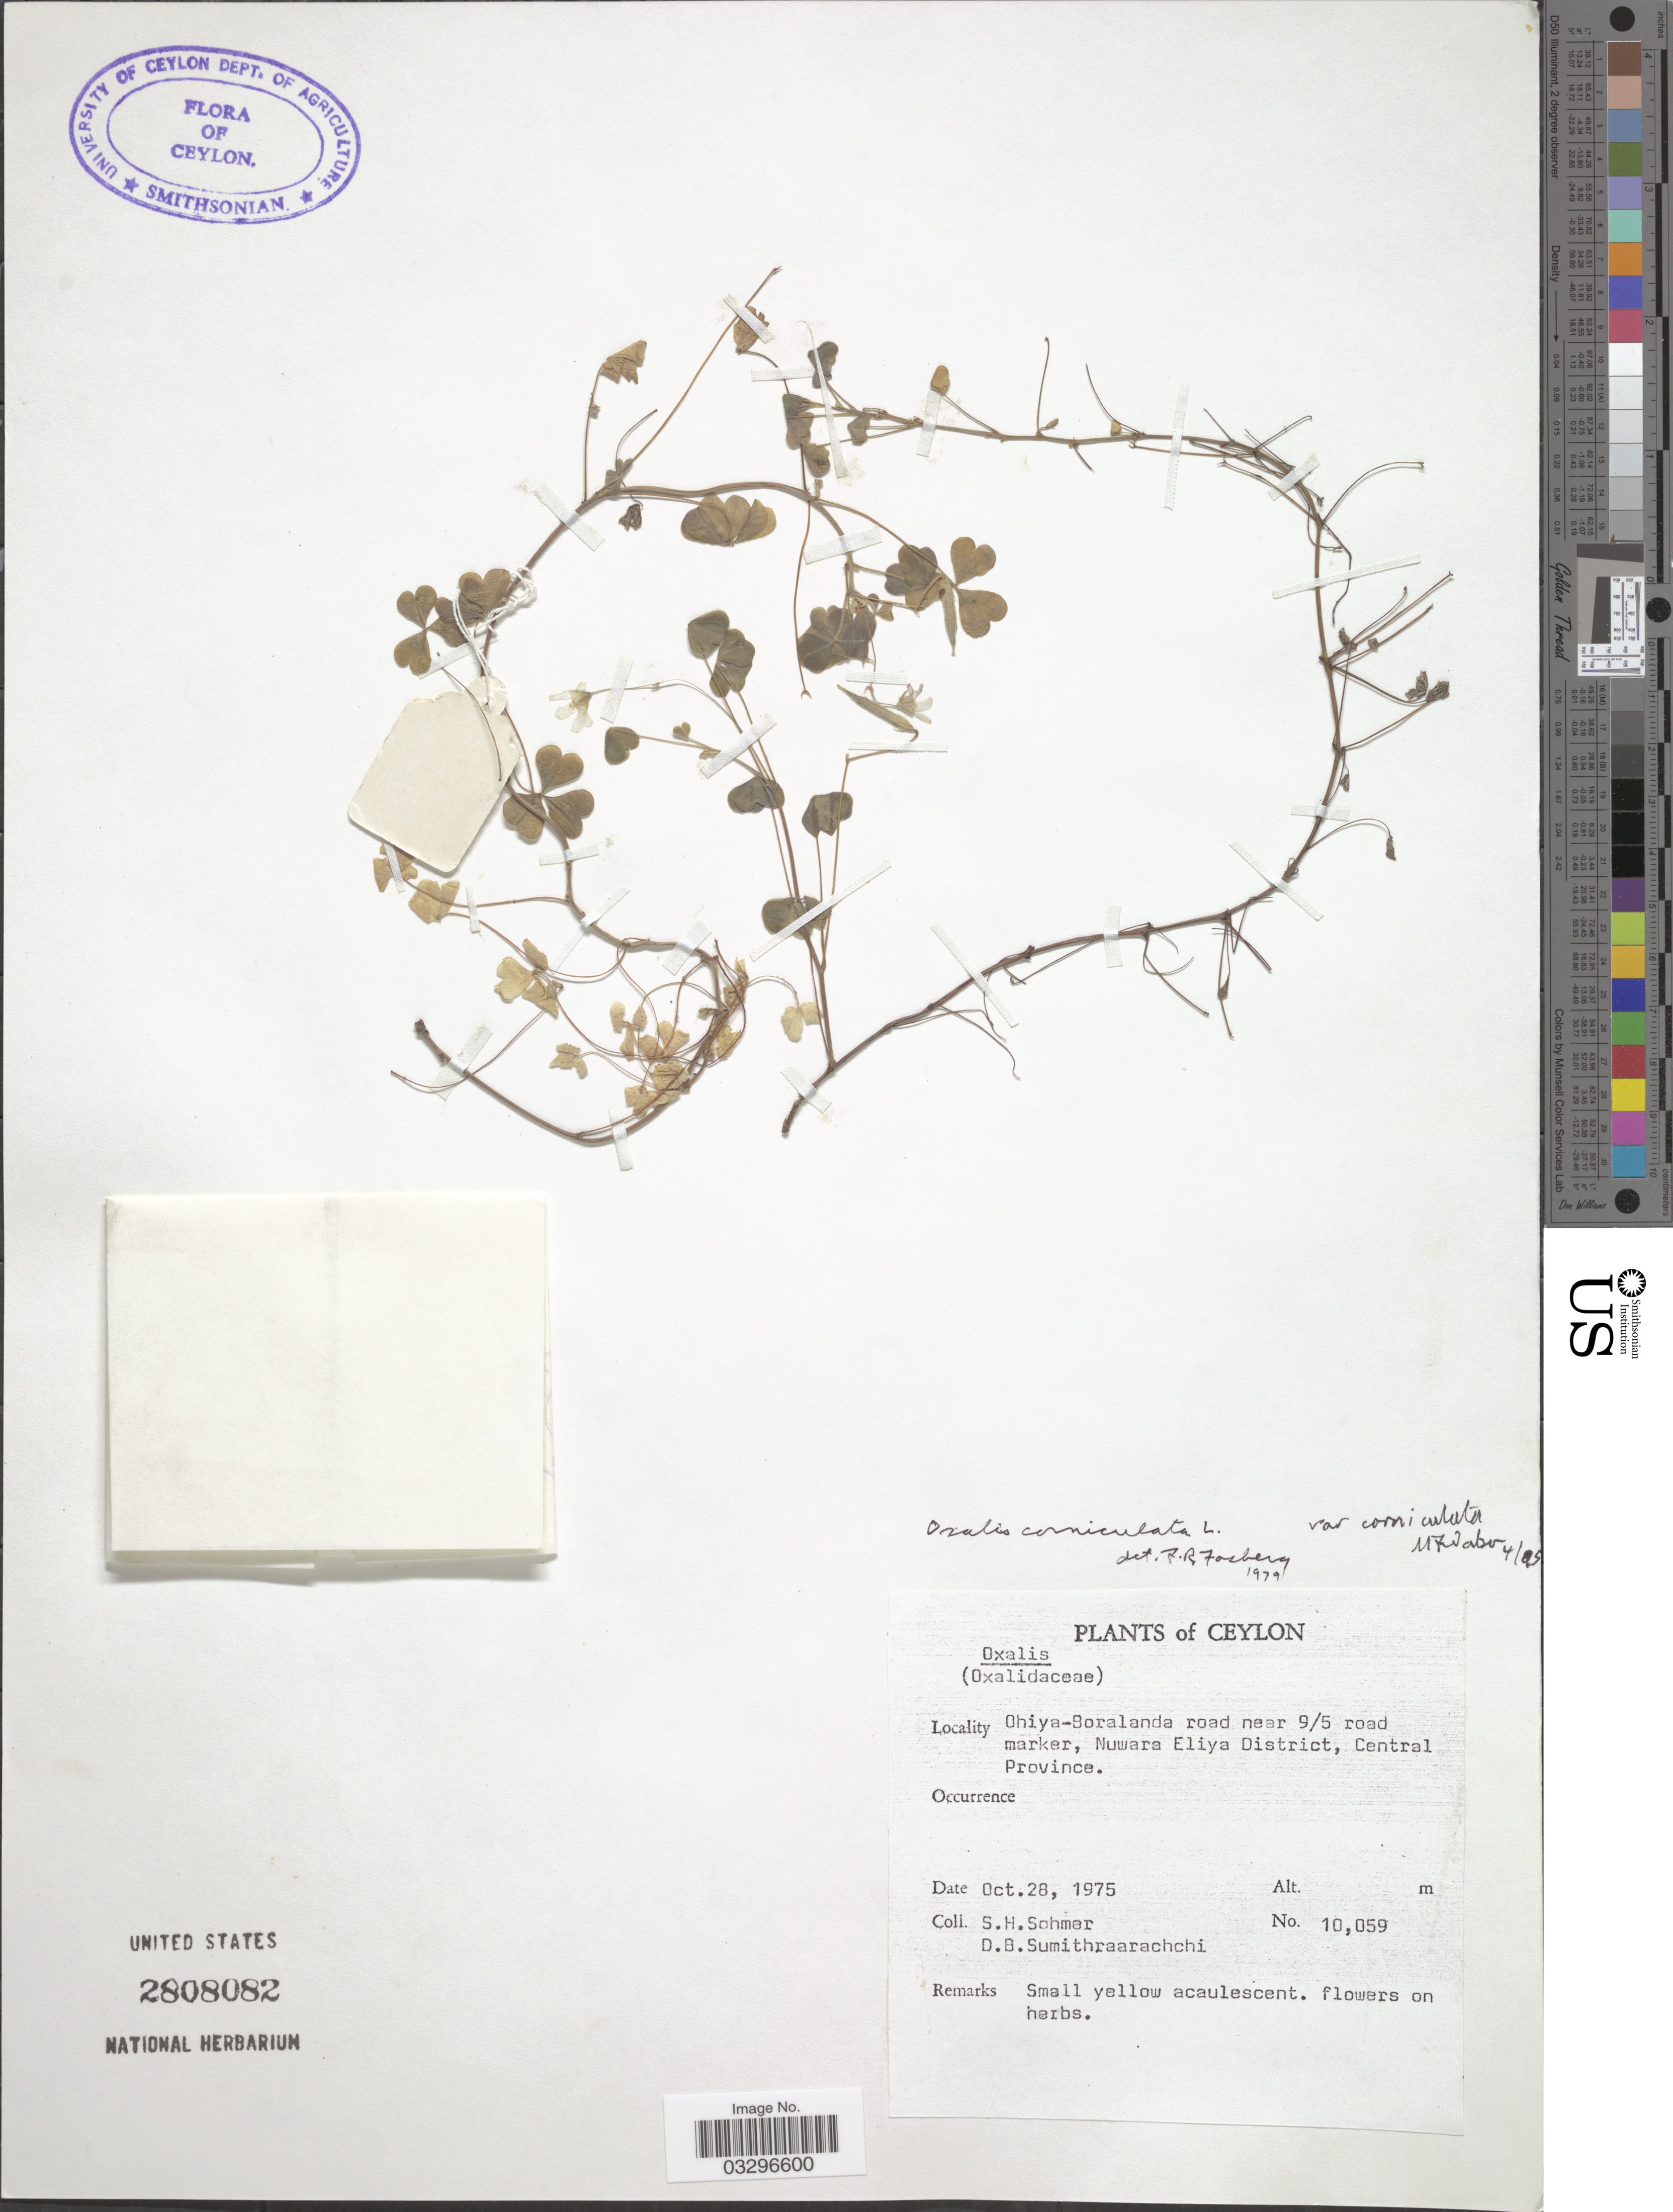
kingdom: Plantae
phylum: Tracheophyta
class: Magnoliopsida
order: Oxalidales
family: Oxalidaceae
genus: Oxalis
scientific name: Oxalis corniculata var. corniculata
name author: L.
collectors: S. H. Sohmer & D. B. Sumithraarachchi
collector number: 10059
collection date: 1975-10-28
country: Sri Lanka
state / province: Central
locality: Ceylon, Ohiya-Boralanda road near 9/5 road marker, Nuwara Eliya District.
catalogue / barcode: US 2808082